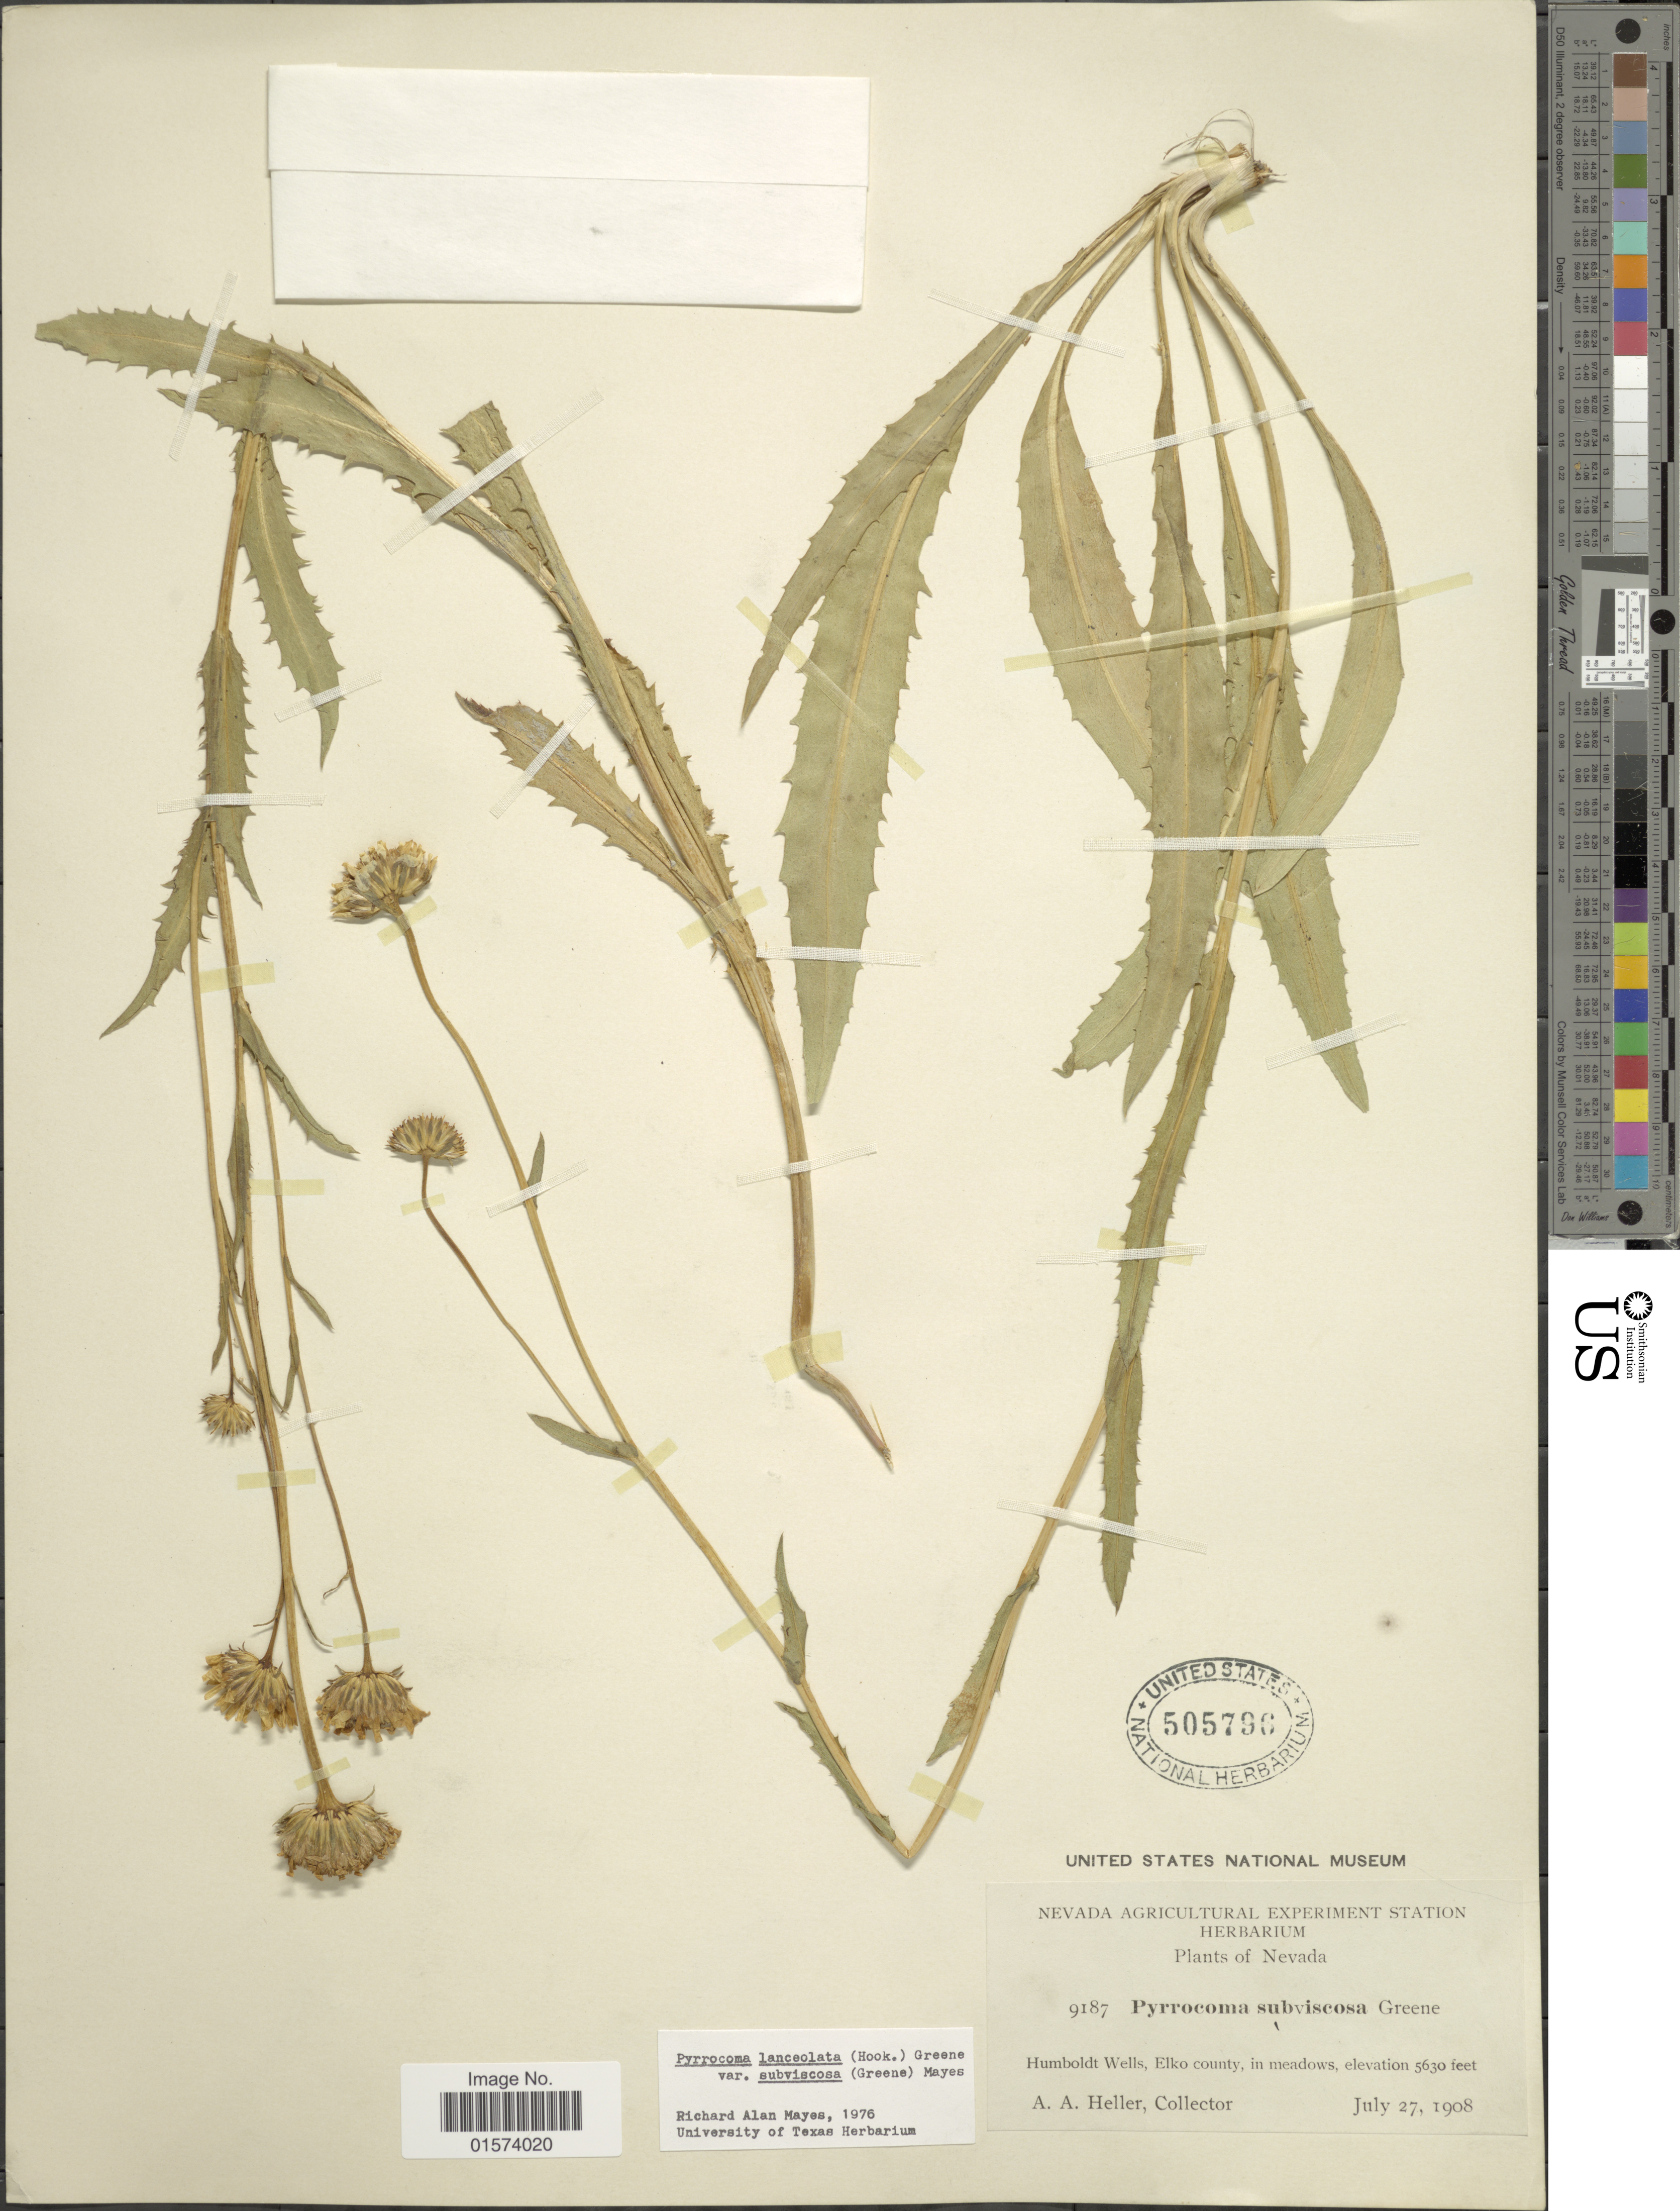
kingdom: Plantae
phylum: Tracheophyta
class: Magnoliopsida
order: Asterales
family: Asteraceae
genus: Pyrrocoma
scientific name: Pyrrocoma lanceolata var. lanceolata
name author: (Hook.) Greene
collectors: A. A. Heller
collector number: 9187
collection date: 1908-07-27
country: United States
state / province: Nevada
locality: Humboldt Wells, Elko county, in meadows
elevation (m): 1716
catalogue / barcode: US 505796